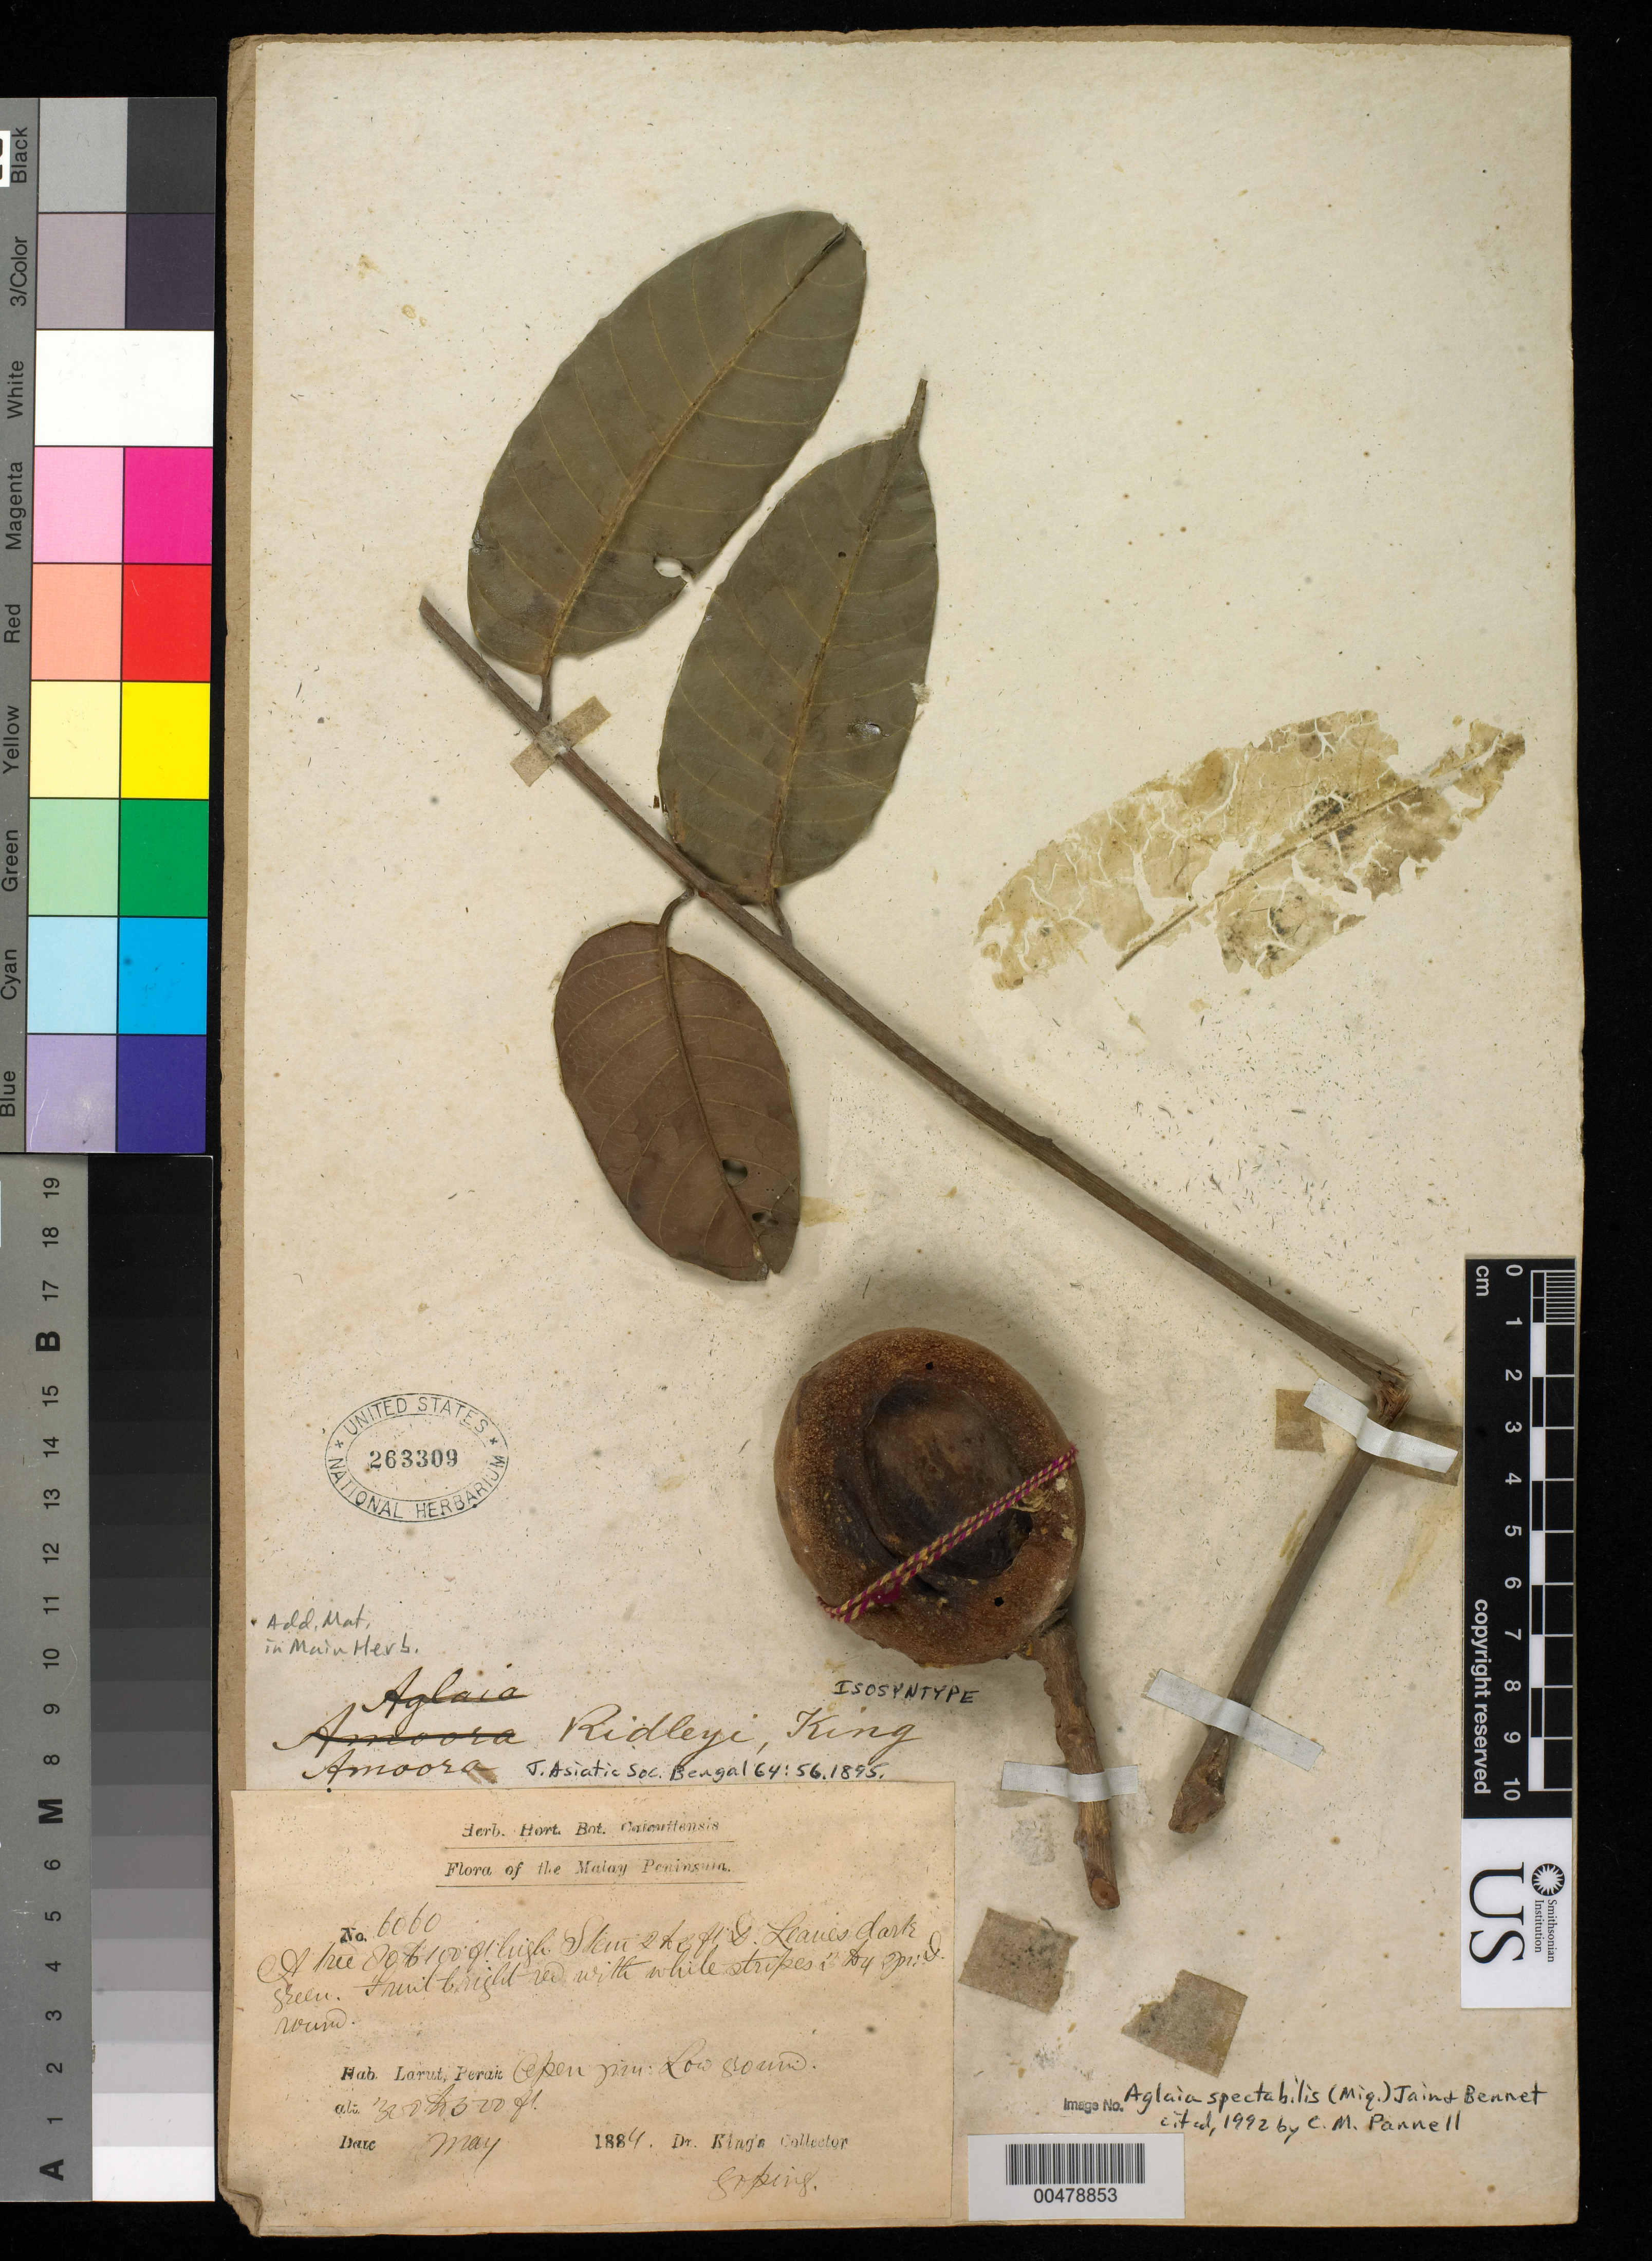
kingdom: Plantae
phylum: Tracheophyta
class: Magnoliopsida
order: Sapindales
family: Meliaceae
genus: Amoora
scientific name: Amoora ridleyi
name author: King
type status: Isosyntype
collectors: Dr. King's collector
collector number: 6060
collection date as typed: May 1884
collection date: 1884-05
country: Malaysia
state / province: Perak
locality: Larut. [Malay Peninsula]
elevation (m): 91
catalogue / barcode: US 263309